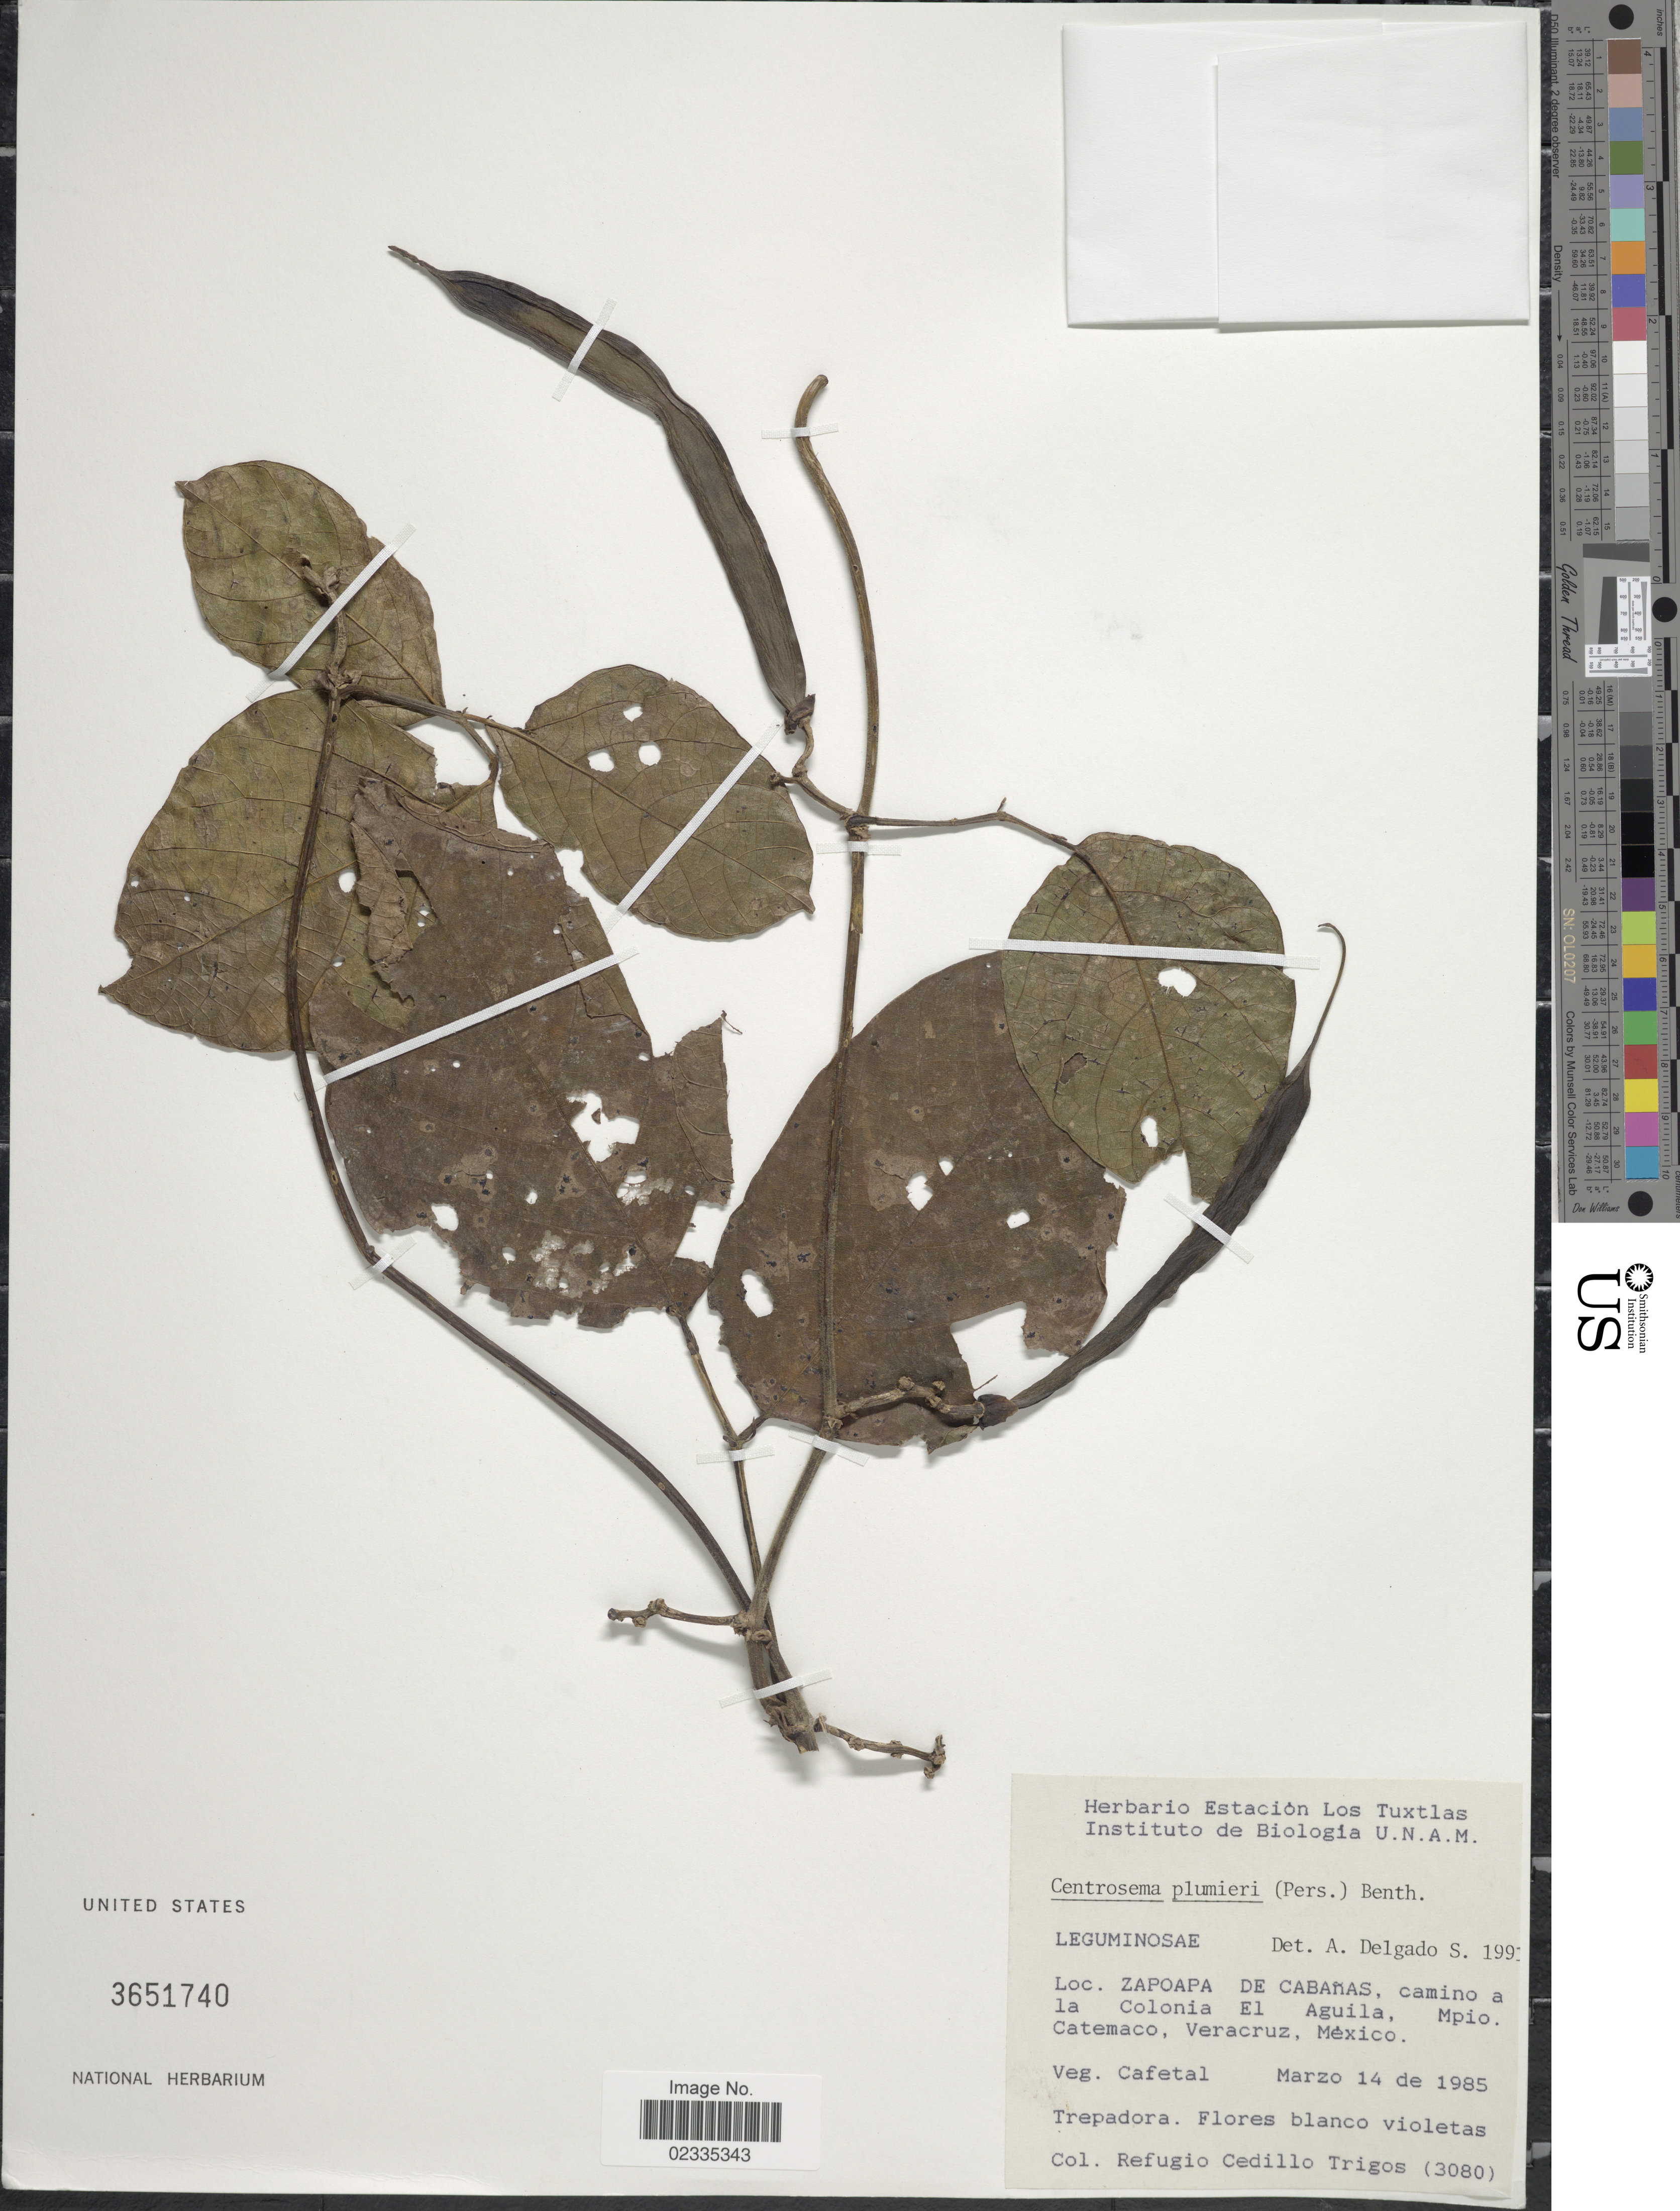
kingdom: Plantae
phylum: Tracheophyta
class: Magnoliopsida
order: Fabales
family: Fabaceae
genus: Centrosema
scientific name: Centrosema plumieri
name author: (Turpin ex Pers.) Benth.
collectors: R. CedilloT.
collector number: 3080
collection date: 1985-03-14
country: Mexico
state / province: Veracruz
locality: Zapoapa de Cabanas, camino a la Colonia El Aguila, Mpio. Catemaco. Veracruz. Veg. Cafetal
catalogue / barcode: US 3651740